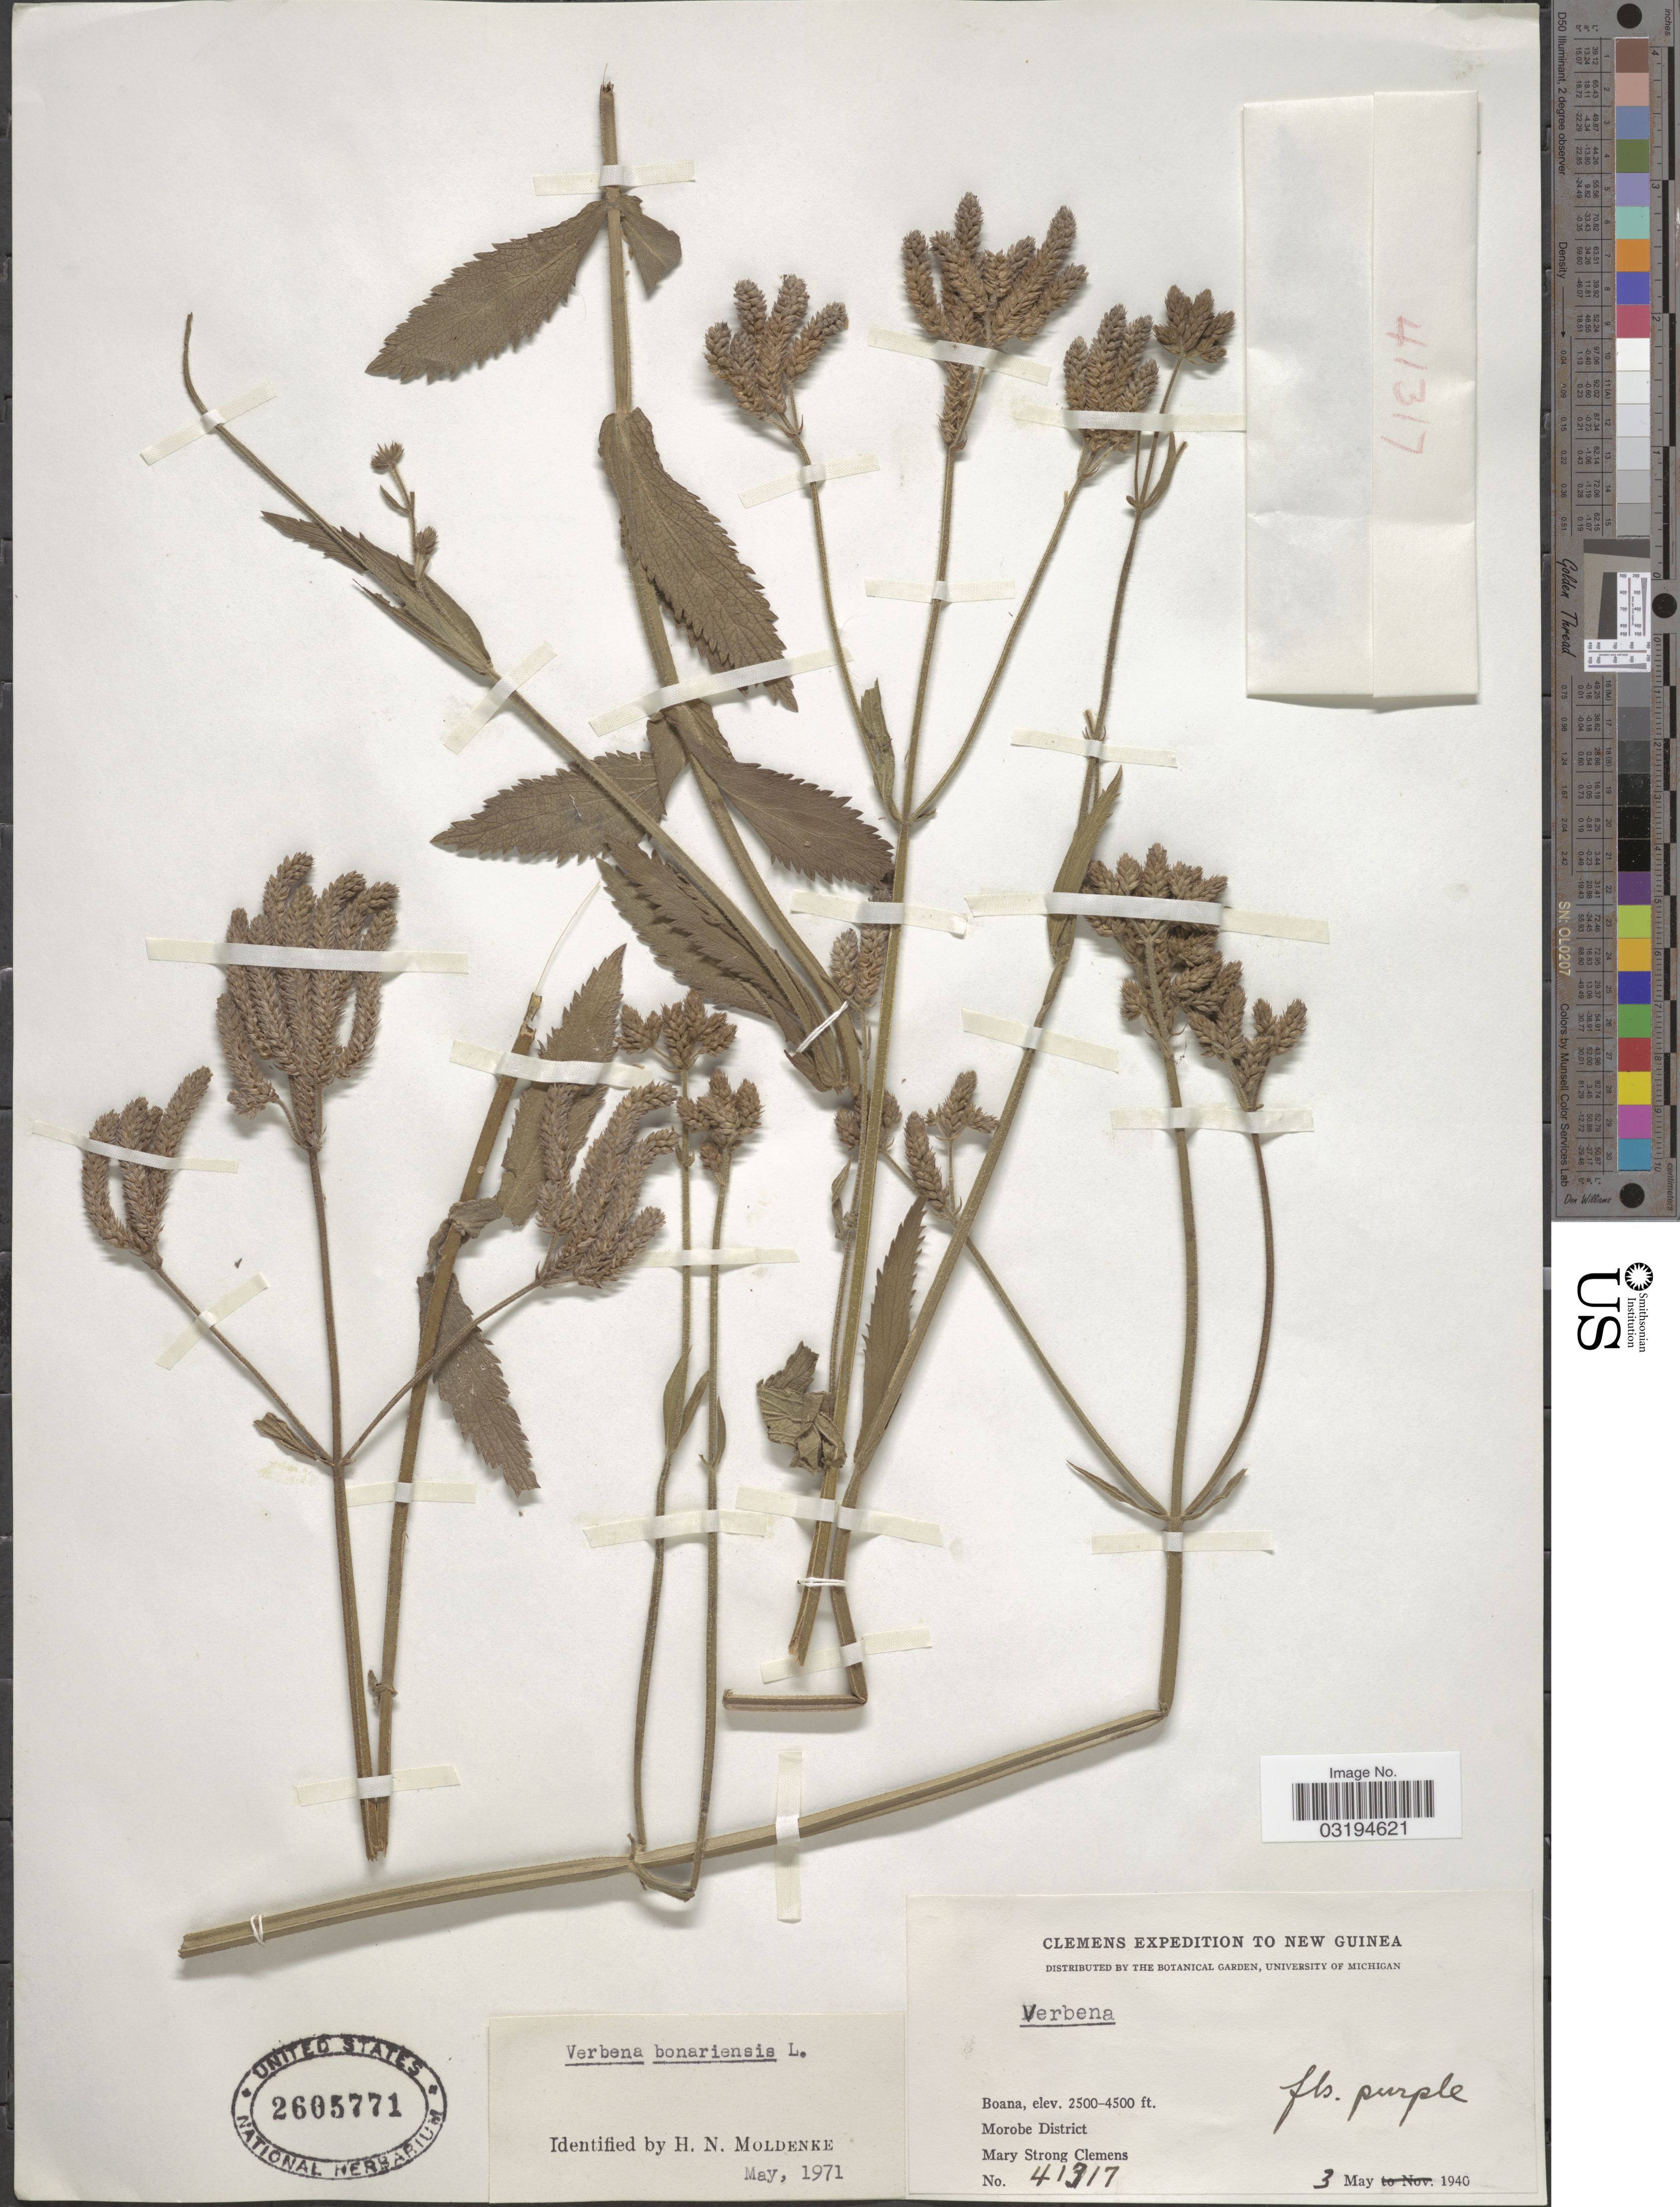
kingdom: Plantae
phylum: Tracheophyta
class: Magnoliopsida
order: Lamiales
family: Verbenaceae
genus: Verbena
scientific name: Verbena bonariensis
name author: L.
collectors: M. S. Clemens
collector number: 41317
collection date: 1940-05-03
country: Papua New Guinea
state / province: Morobe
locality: New Guinea. Boana. Morobe District.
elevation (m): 762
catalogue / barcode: US 2605771